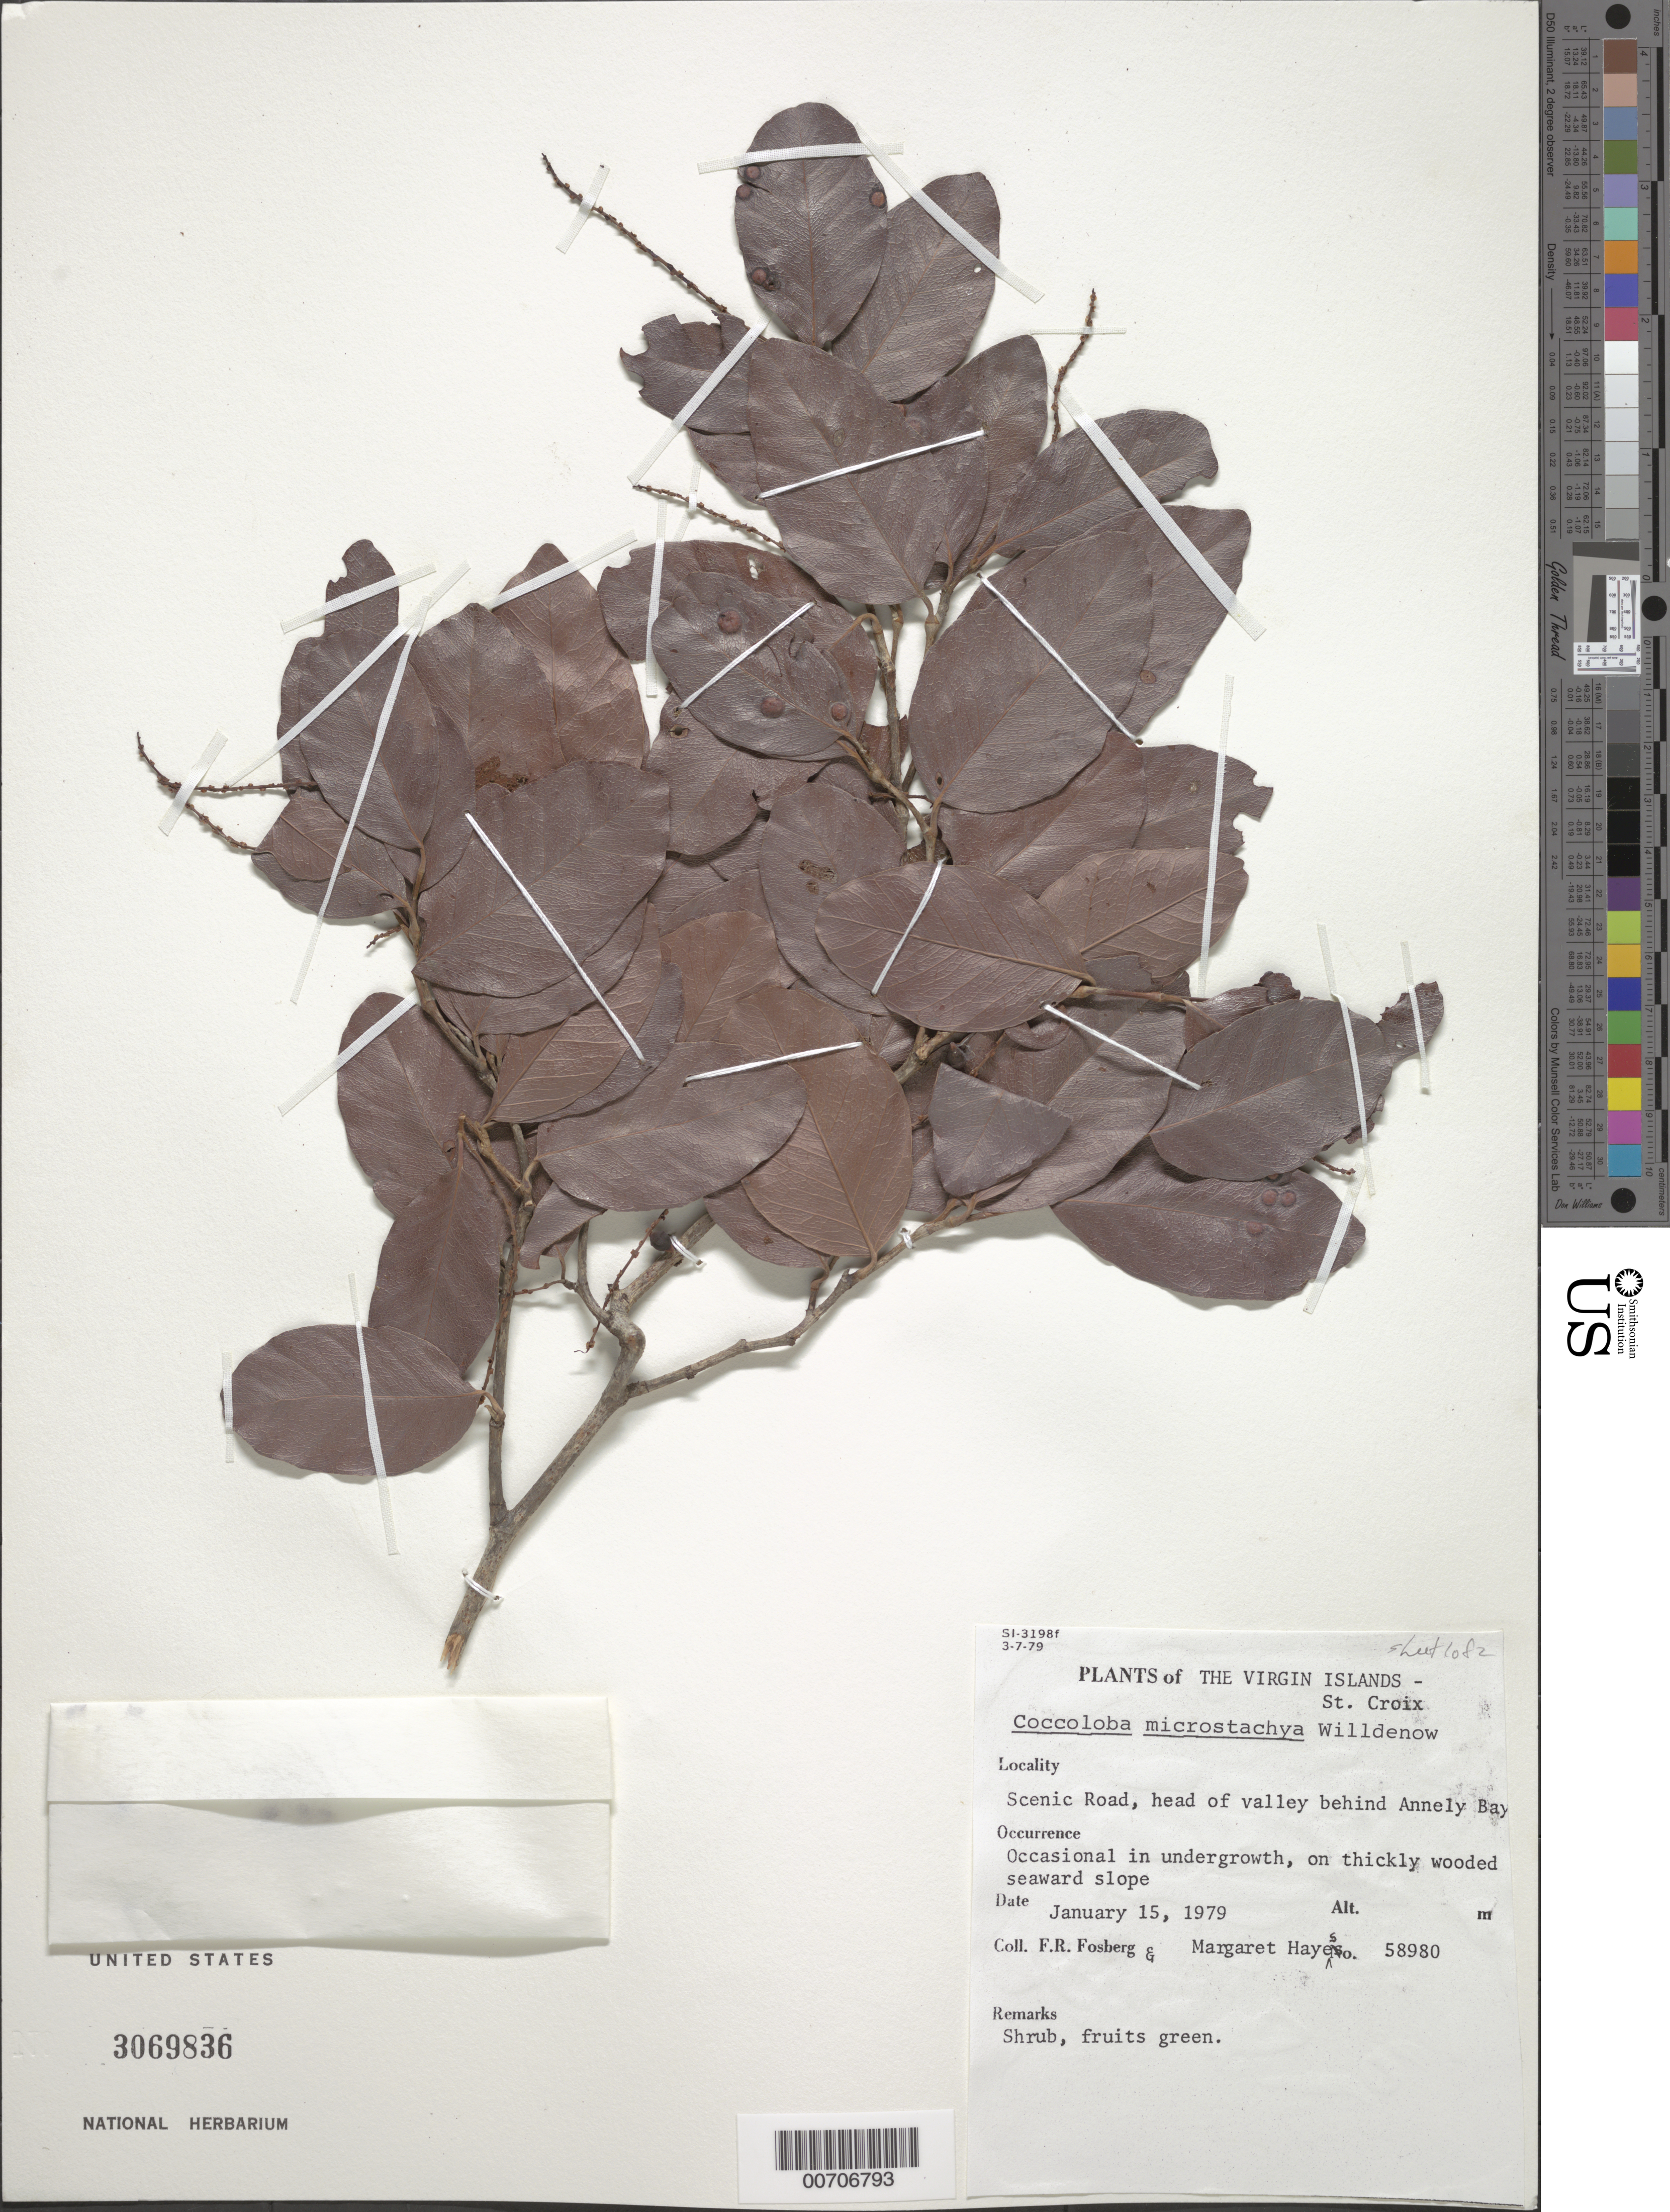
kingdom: Plantae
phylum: Tracheophyta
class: Magnoliopsida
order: Caryophyllales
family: Polygonaceae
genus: Coccoloba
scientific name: Coccoloba microstachya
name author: Willd.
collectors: F. R. Fosberg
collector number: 58980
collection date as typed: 15 Jan 1979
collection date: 1979-01-15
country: U.S. Virgin Islands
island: St. Croix Island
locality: Scenic Road, head of valley behind Annely Bay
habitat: In undergrowth, on thickly wooded seaward slope.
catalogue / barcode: US 3069836